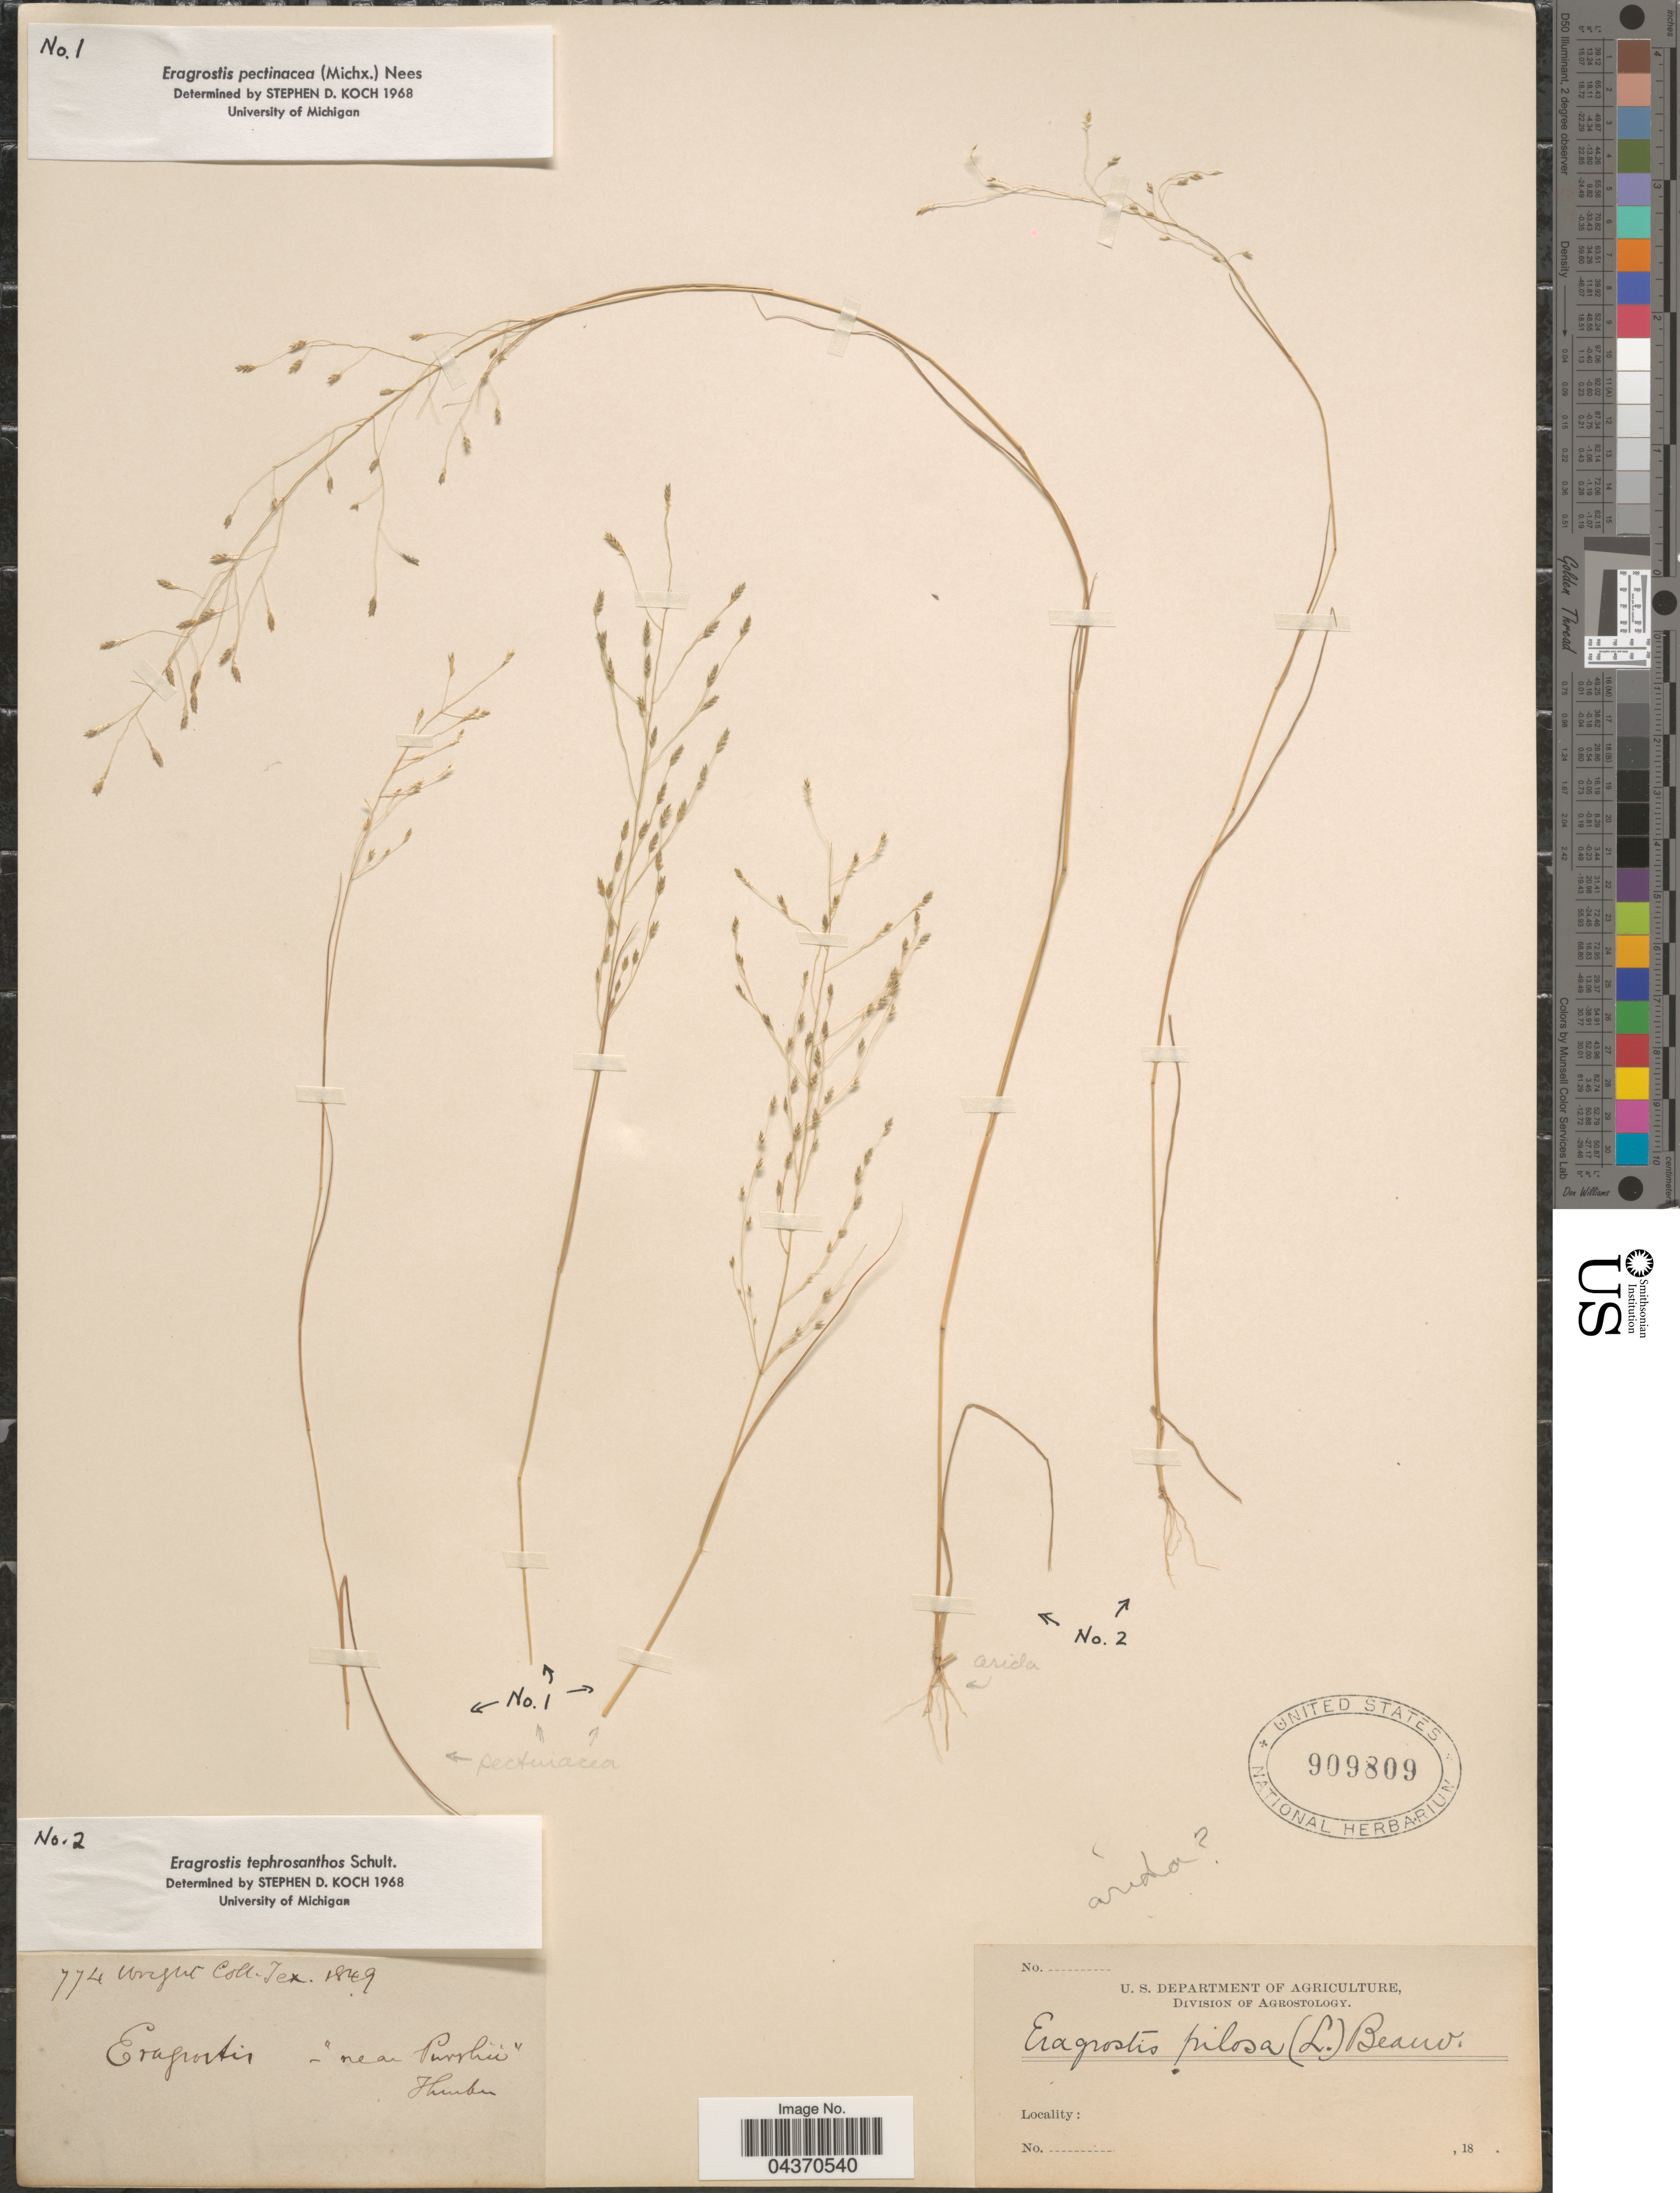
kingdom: Plantae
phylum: Tracheophyta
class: Liliopsida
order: Poales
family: Poaceae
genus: Eragrostis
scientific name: Eragrostis pectinacea var. miserrima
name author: (E. Fourn.) Reeder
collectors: Wright, --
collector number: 774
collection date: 1849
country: United States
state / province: Texas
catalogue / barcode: US 909809